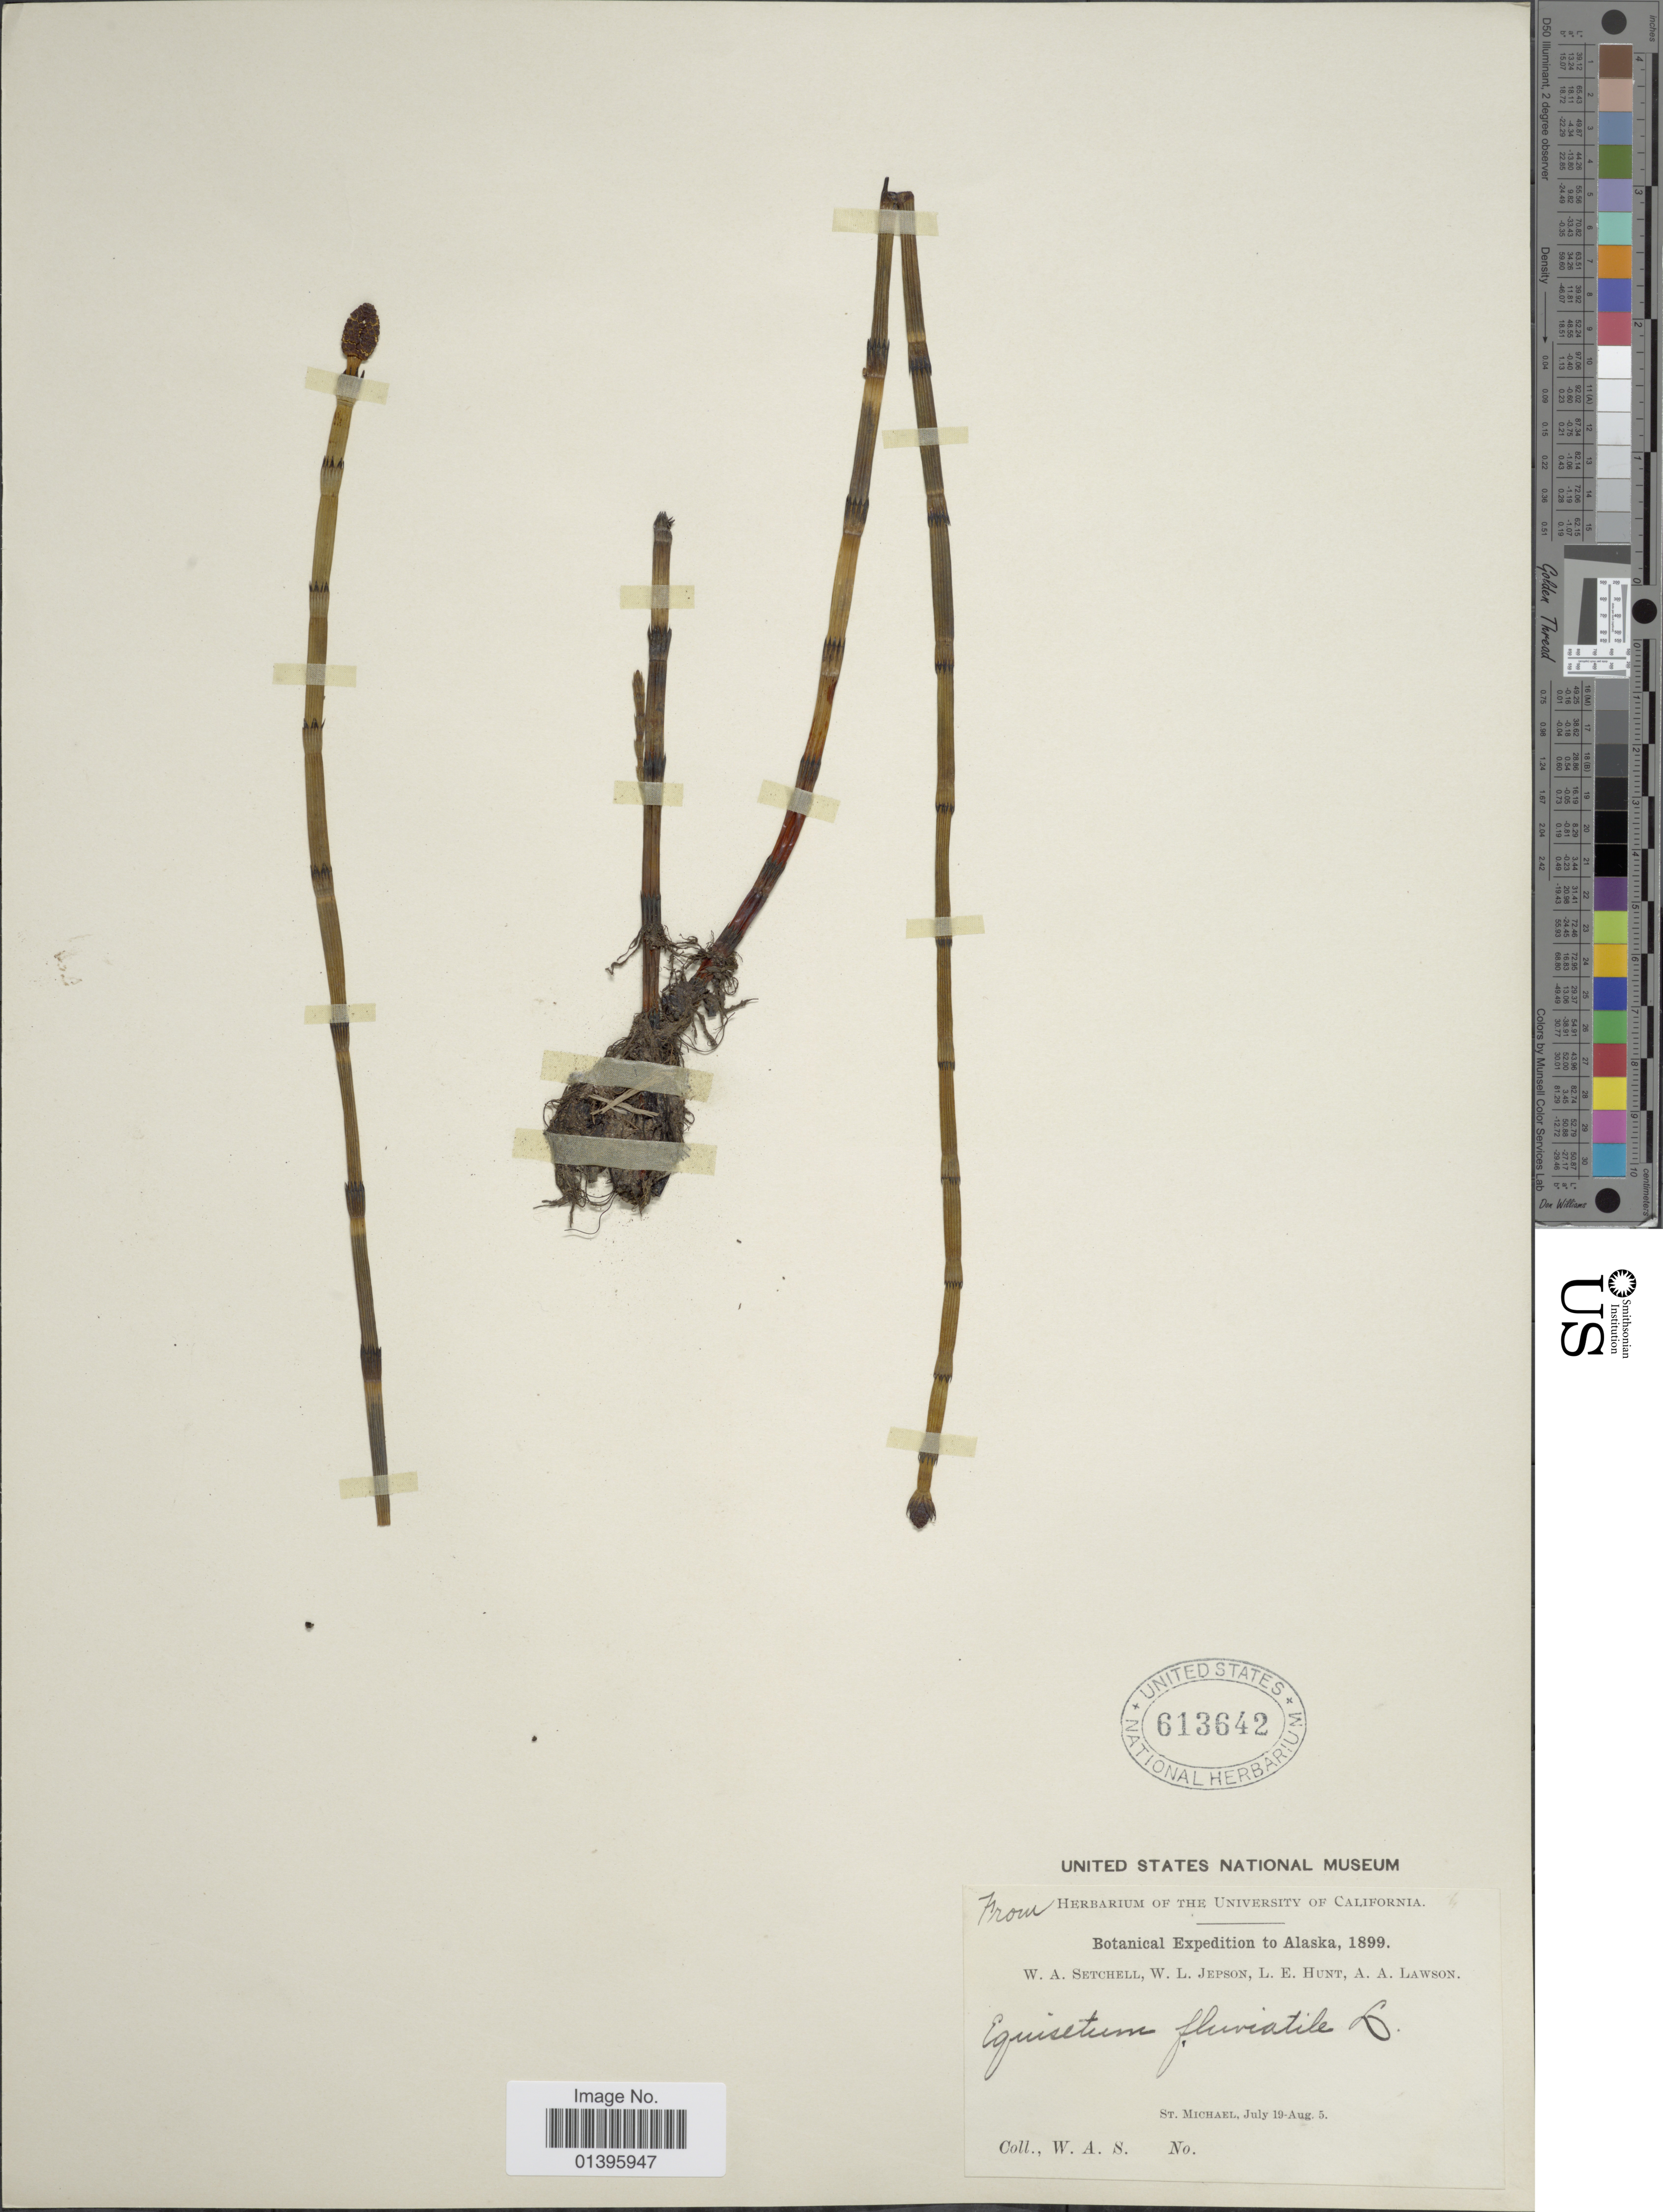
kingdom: Plantae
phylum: Tracheophyta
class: Polypodiopsida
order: Equisetales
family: Equisetaceae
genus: Equisetum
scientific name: Equisetum fluviatile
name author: L.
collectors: W. Setchell, W. L. Jepson, L. Hunt & A. A. Lawson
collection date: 1899-07-19/1899-08-05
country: United States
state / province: Alaska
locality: St. Michael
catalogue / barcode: US 613642